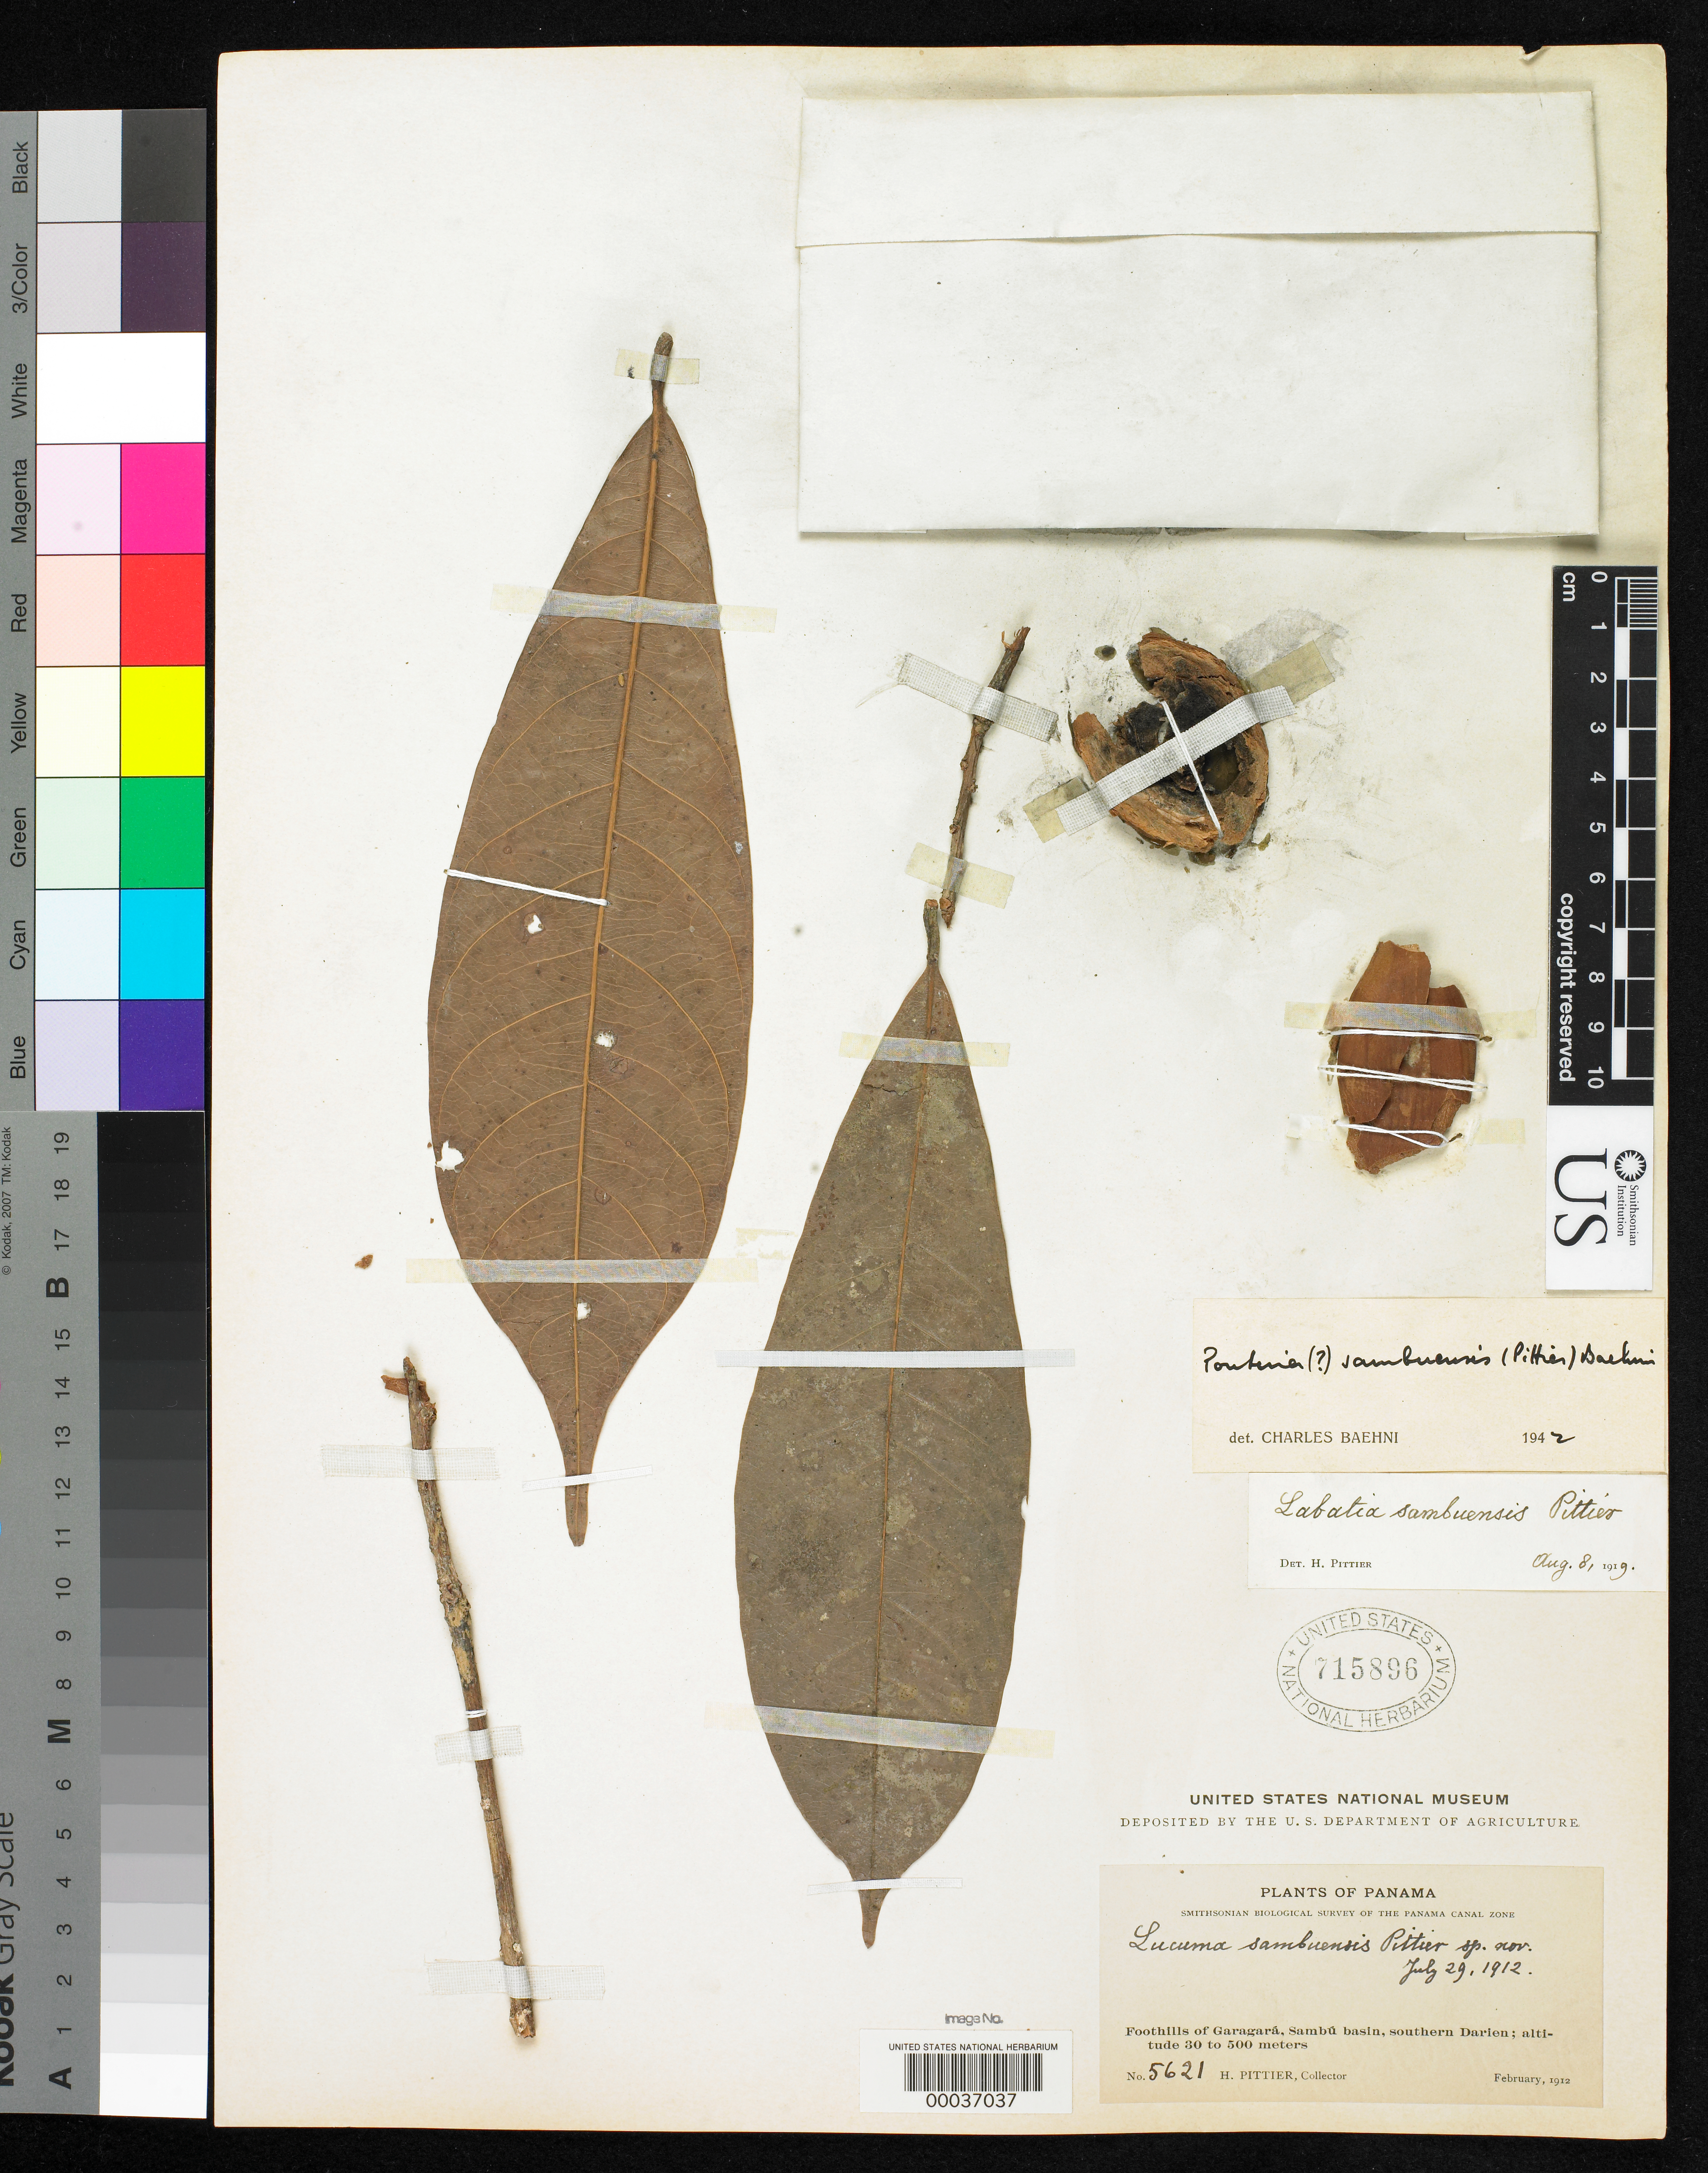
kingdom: Plantae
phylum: Tracheophyta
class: Magnoliopsida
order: Ericales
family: Sapotaceae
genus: Lucuma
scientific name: Lucuma sambuensis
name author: Pittier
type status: Holotype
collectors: H. F. Pittier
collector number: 5621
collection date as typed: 07 Feb 1912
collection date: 1912-02-07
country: Panama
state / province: Darién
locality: Foothills of Garagara Mountains, Sambu Basin.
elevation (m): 30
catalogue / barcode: US 715896